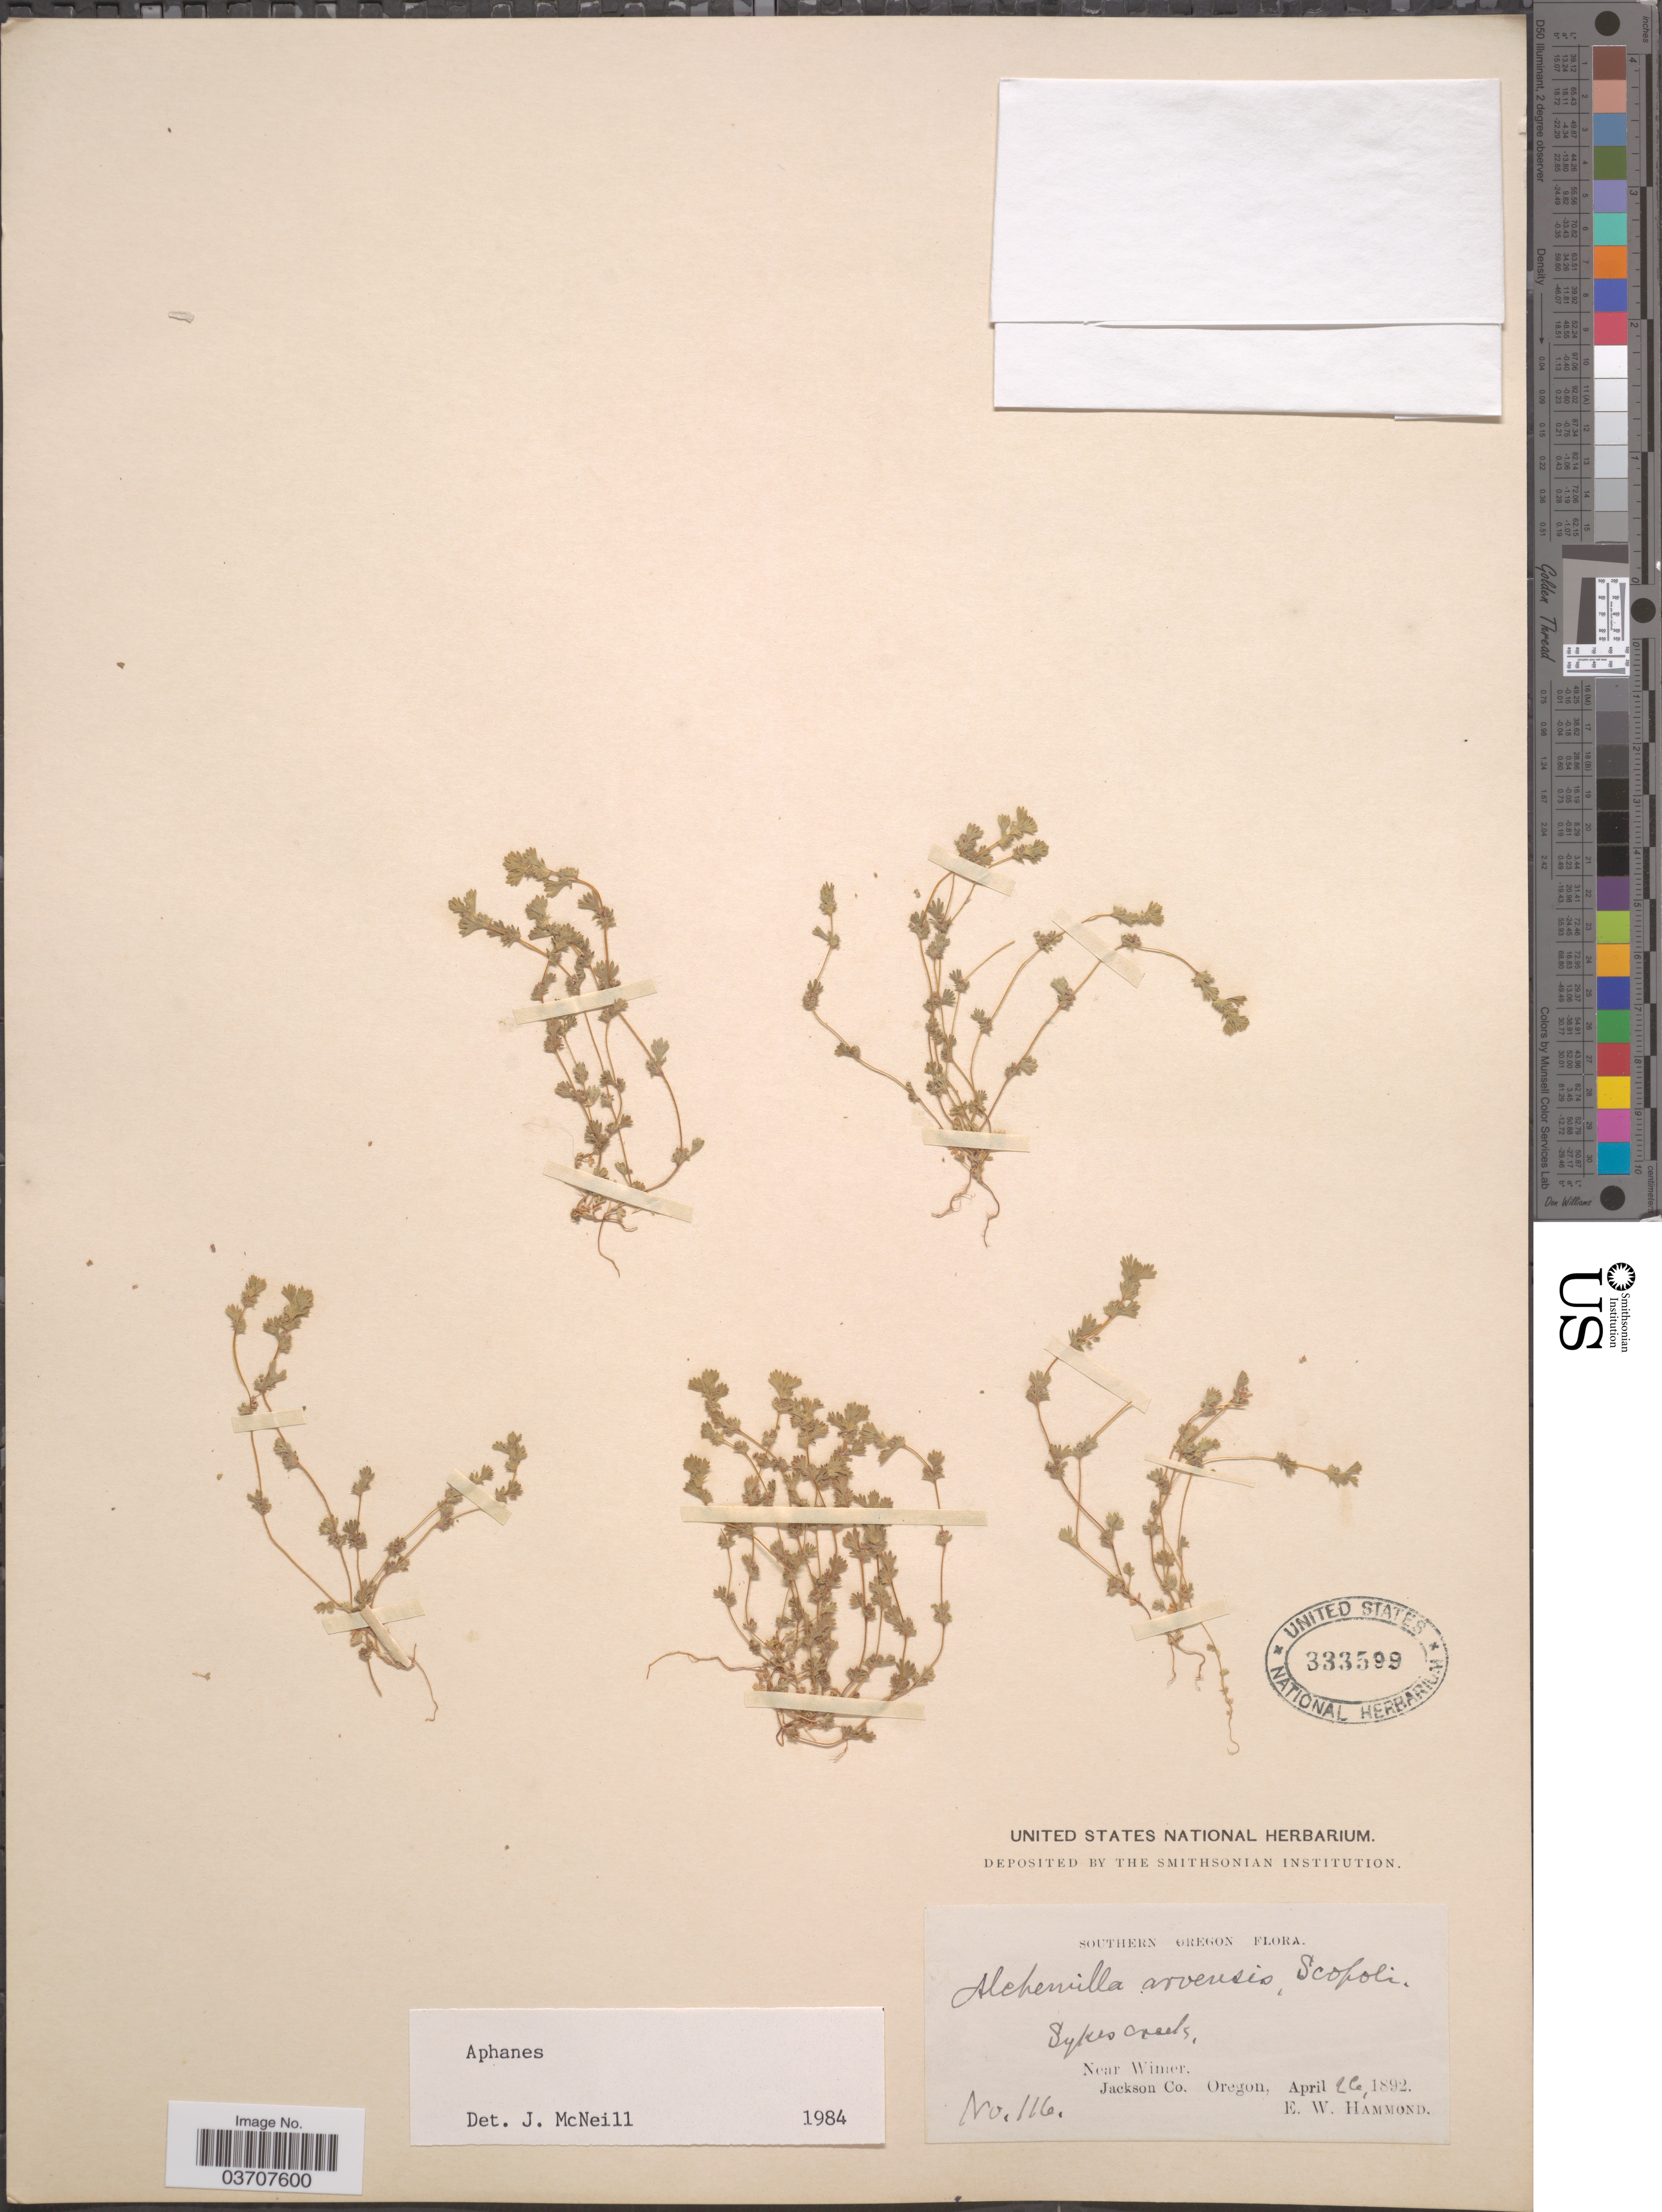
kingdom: Plantae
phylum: Tracheophyta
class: Magnoliopsida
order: Rosales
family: Rosaceae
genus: Aphanes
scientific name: Aphanes sp.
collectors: E. Hammond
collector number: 116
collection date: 1892-04-26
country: United States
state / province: Oregon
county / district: Jackson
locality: Southern Oregon. Sykes Creek. Near Wimer. Jackson Co.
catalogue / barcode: US 333599